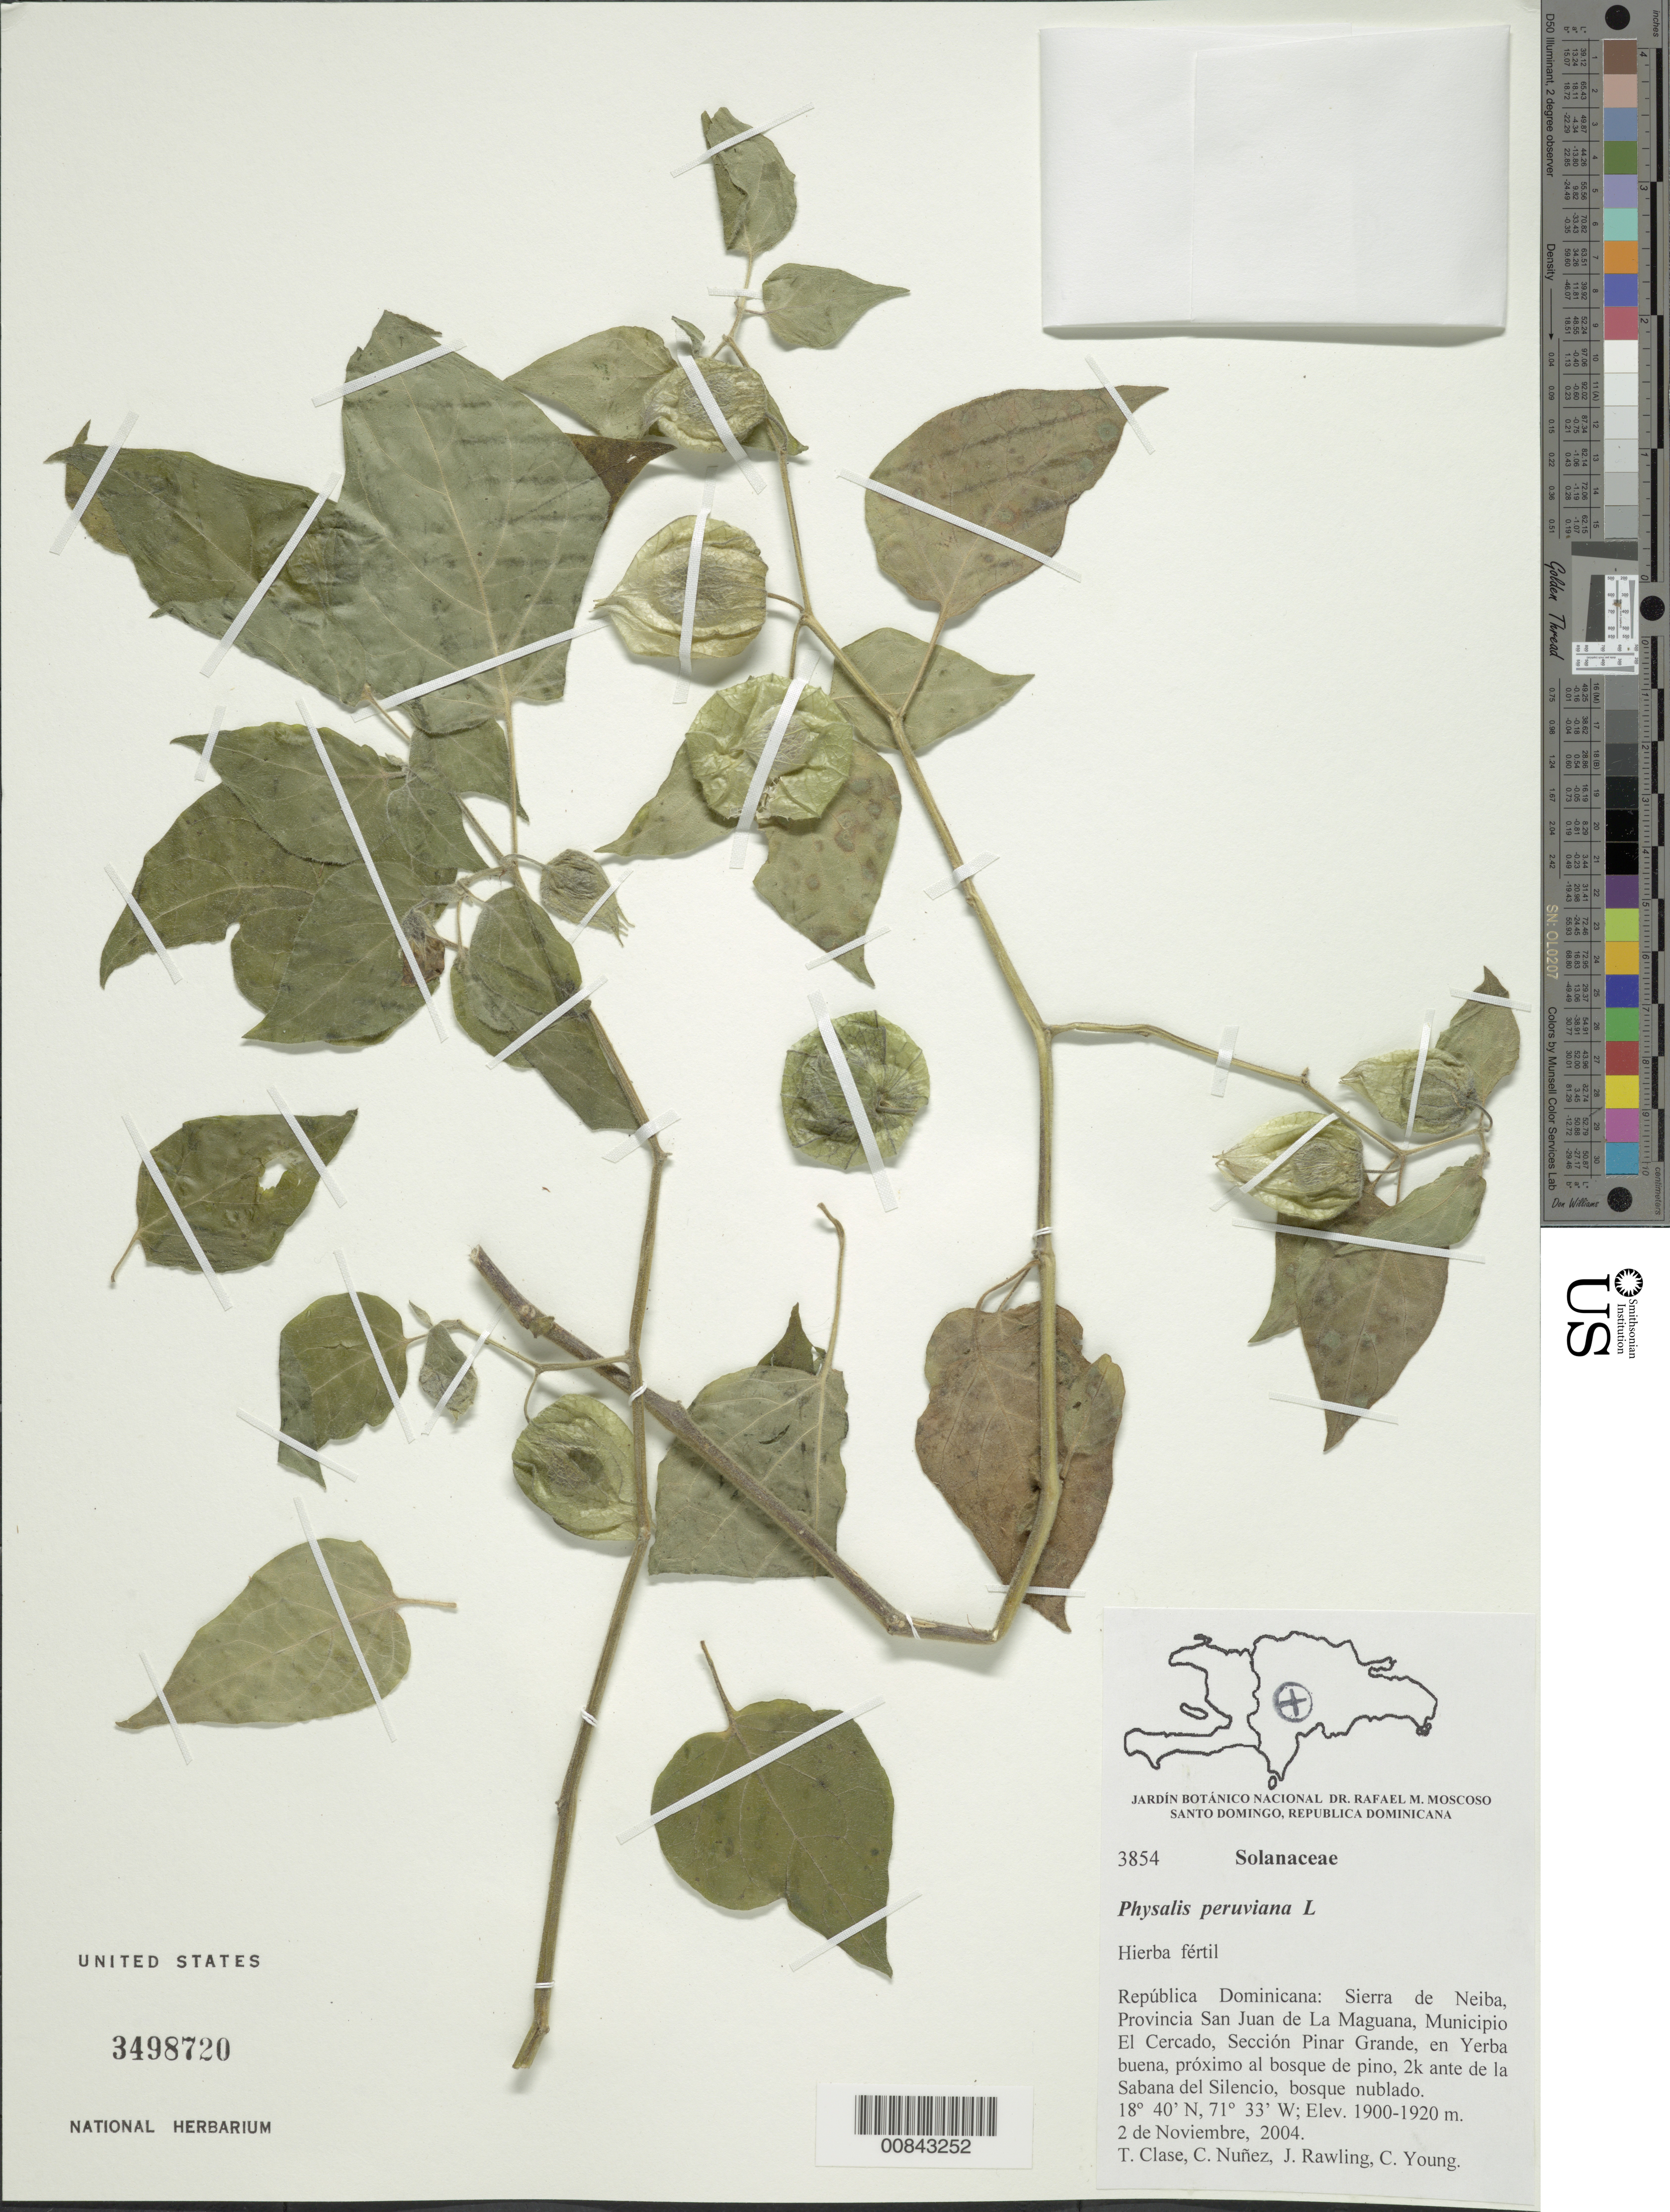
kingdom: Plantae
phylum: Tracheophyta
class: Magnoliopsida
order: Solanales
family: Solanaceae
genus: Physalis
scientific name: Physalis peruviana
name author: L.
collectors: T. Clase, C. Nunez, J. Rawling & C. Young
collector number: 3854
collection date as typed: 02 Nov 2004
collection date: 2004-11-02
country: Dominican Republic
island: Hispaniola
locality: Sierra de Neiba, Prov. San Juan de La Maguana, Mun. El Cercado, Sección Pinar Grande Paraje La Navaja (Yerba buena), próximo al pinar 2k, ante de la Sabana del Silencio.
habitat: Bosque nublado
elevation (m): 1900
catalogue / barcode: US 3498720